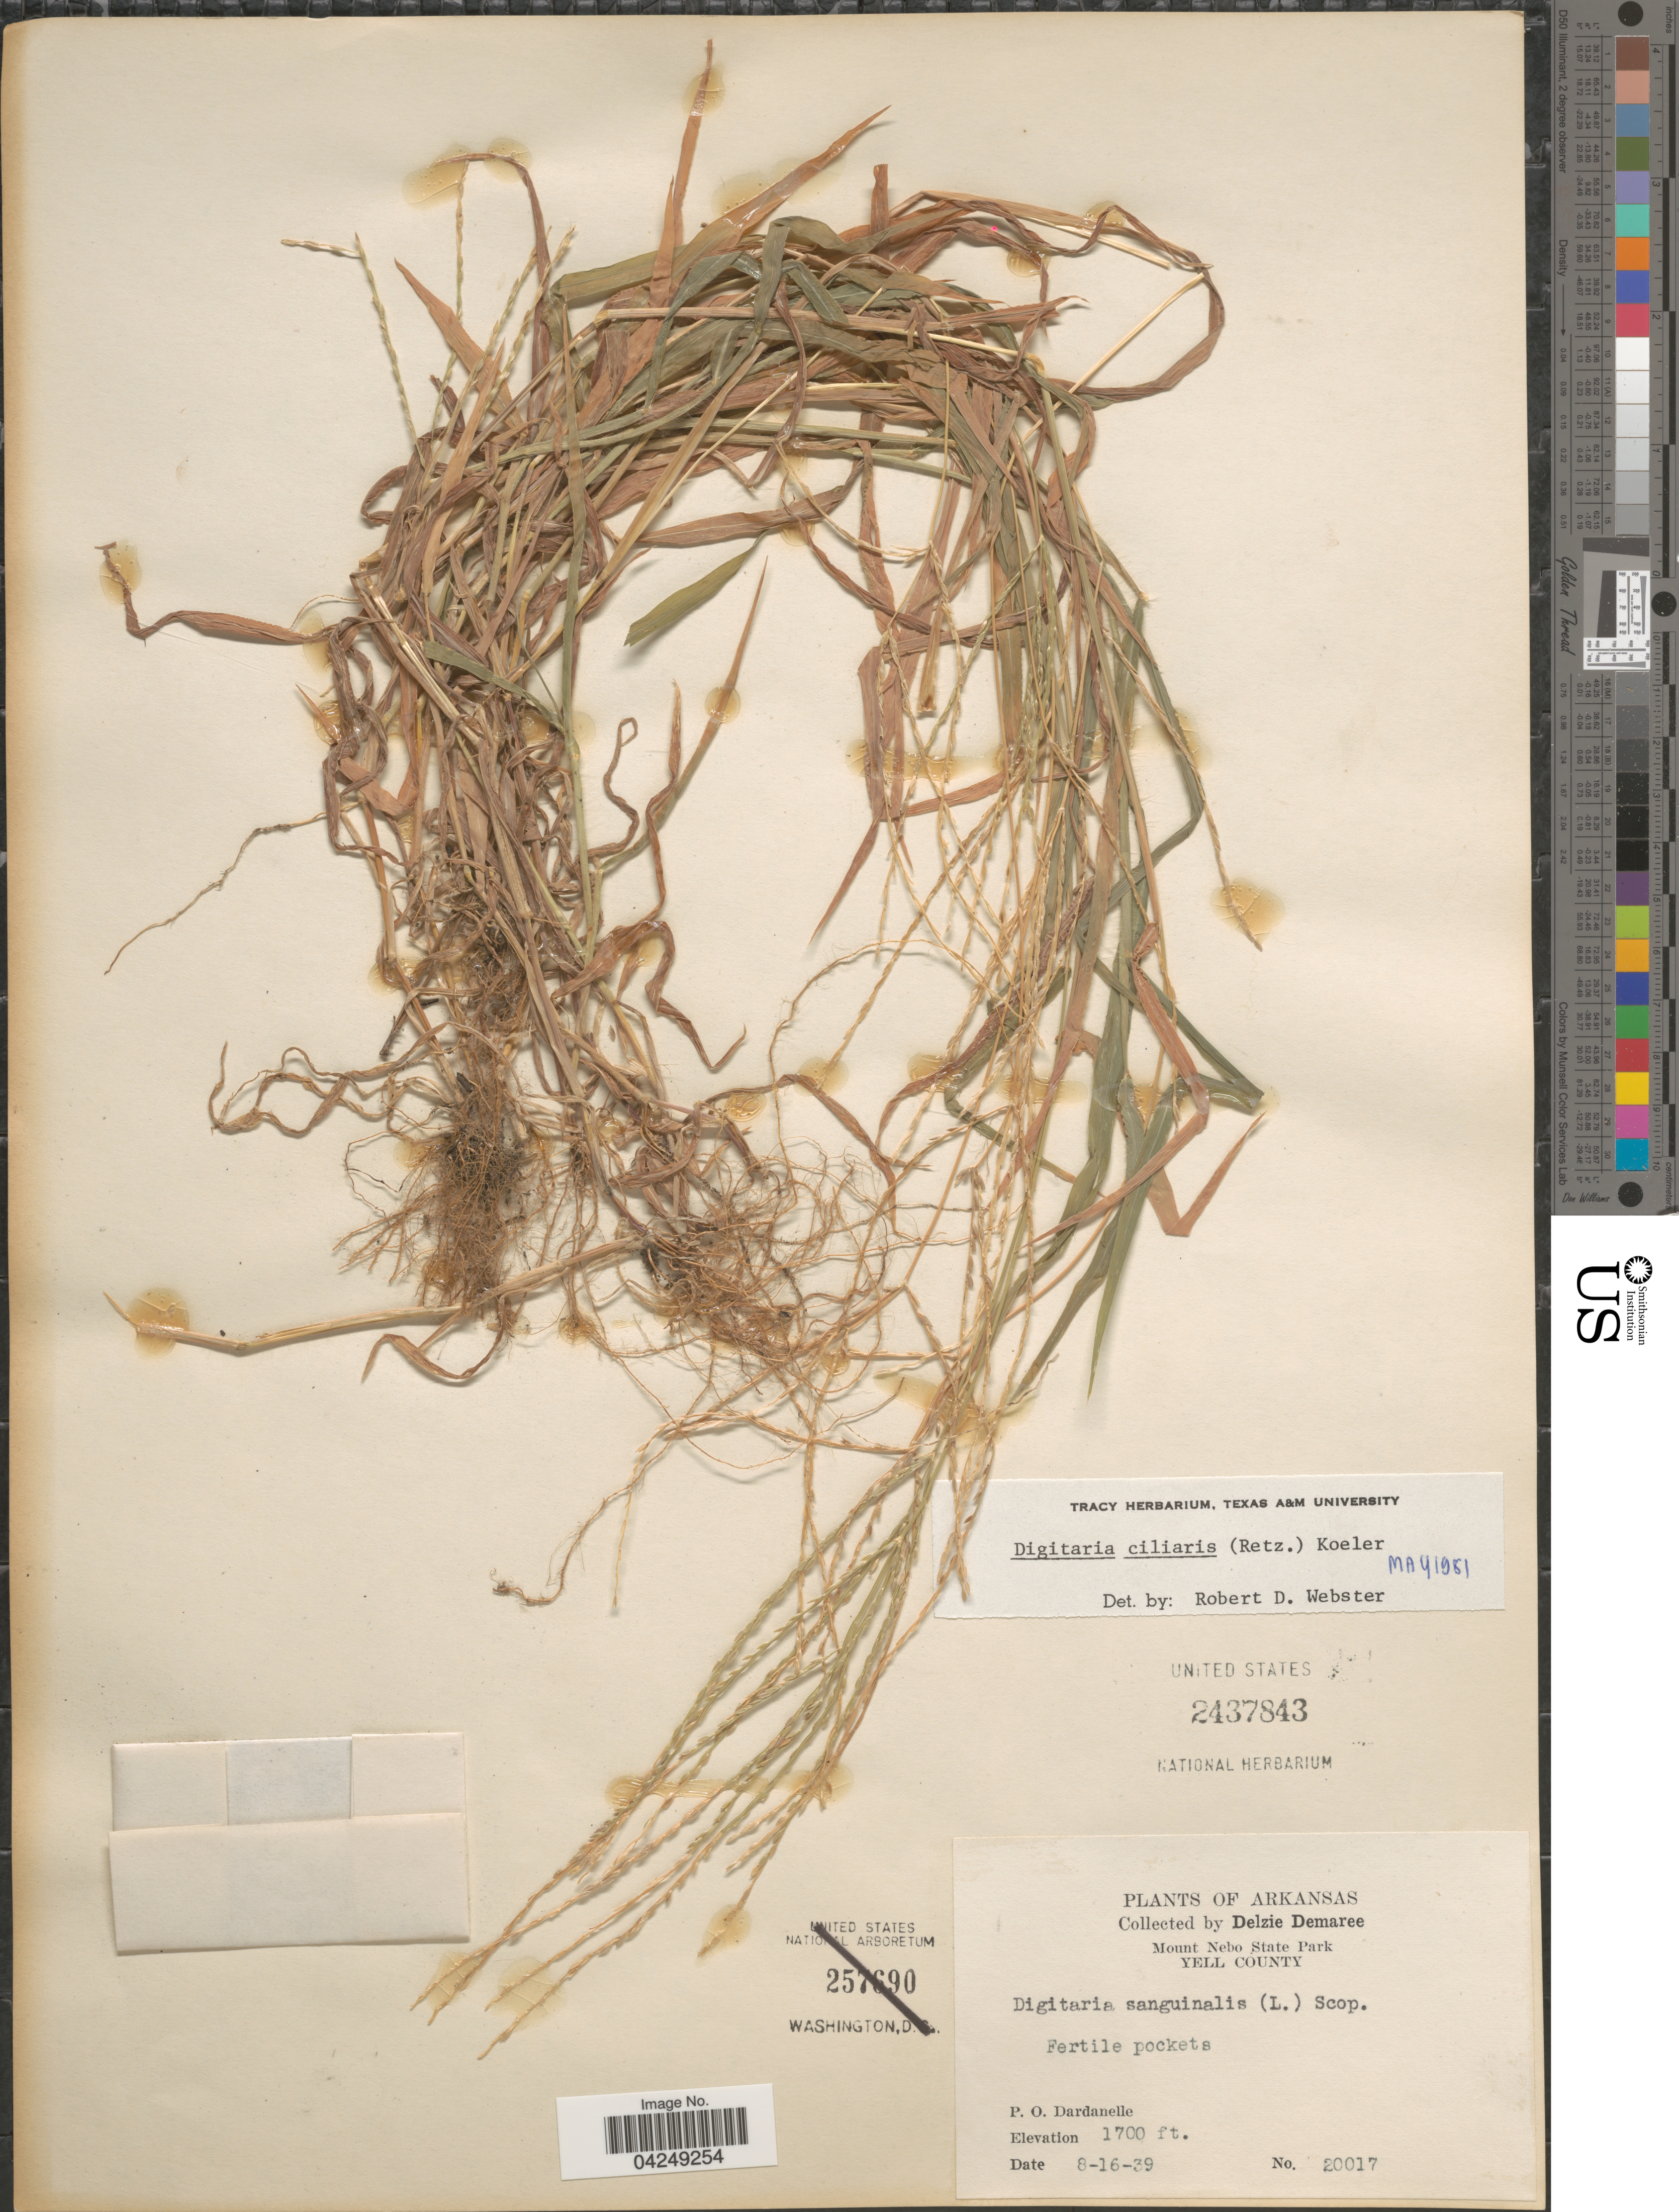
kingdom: Plantae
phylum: Tracheophyta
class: Liliopsida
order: Poales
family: Poaceae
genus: Digitaria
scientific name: Digitaria ciliaris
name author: (Retz.) Koeler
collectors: D. Demaree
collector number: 20017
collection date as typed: Transcribed d/m/y: 16/8/39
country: United States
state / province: Arkansas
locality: Mount Nebo State Park. Yell County. P. O. Dardanelle.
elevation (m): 518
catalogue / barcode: US 2437843